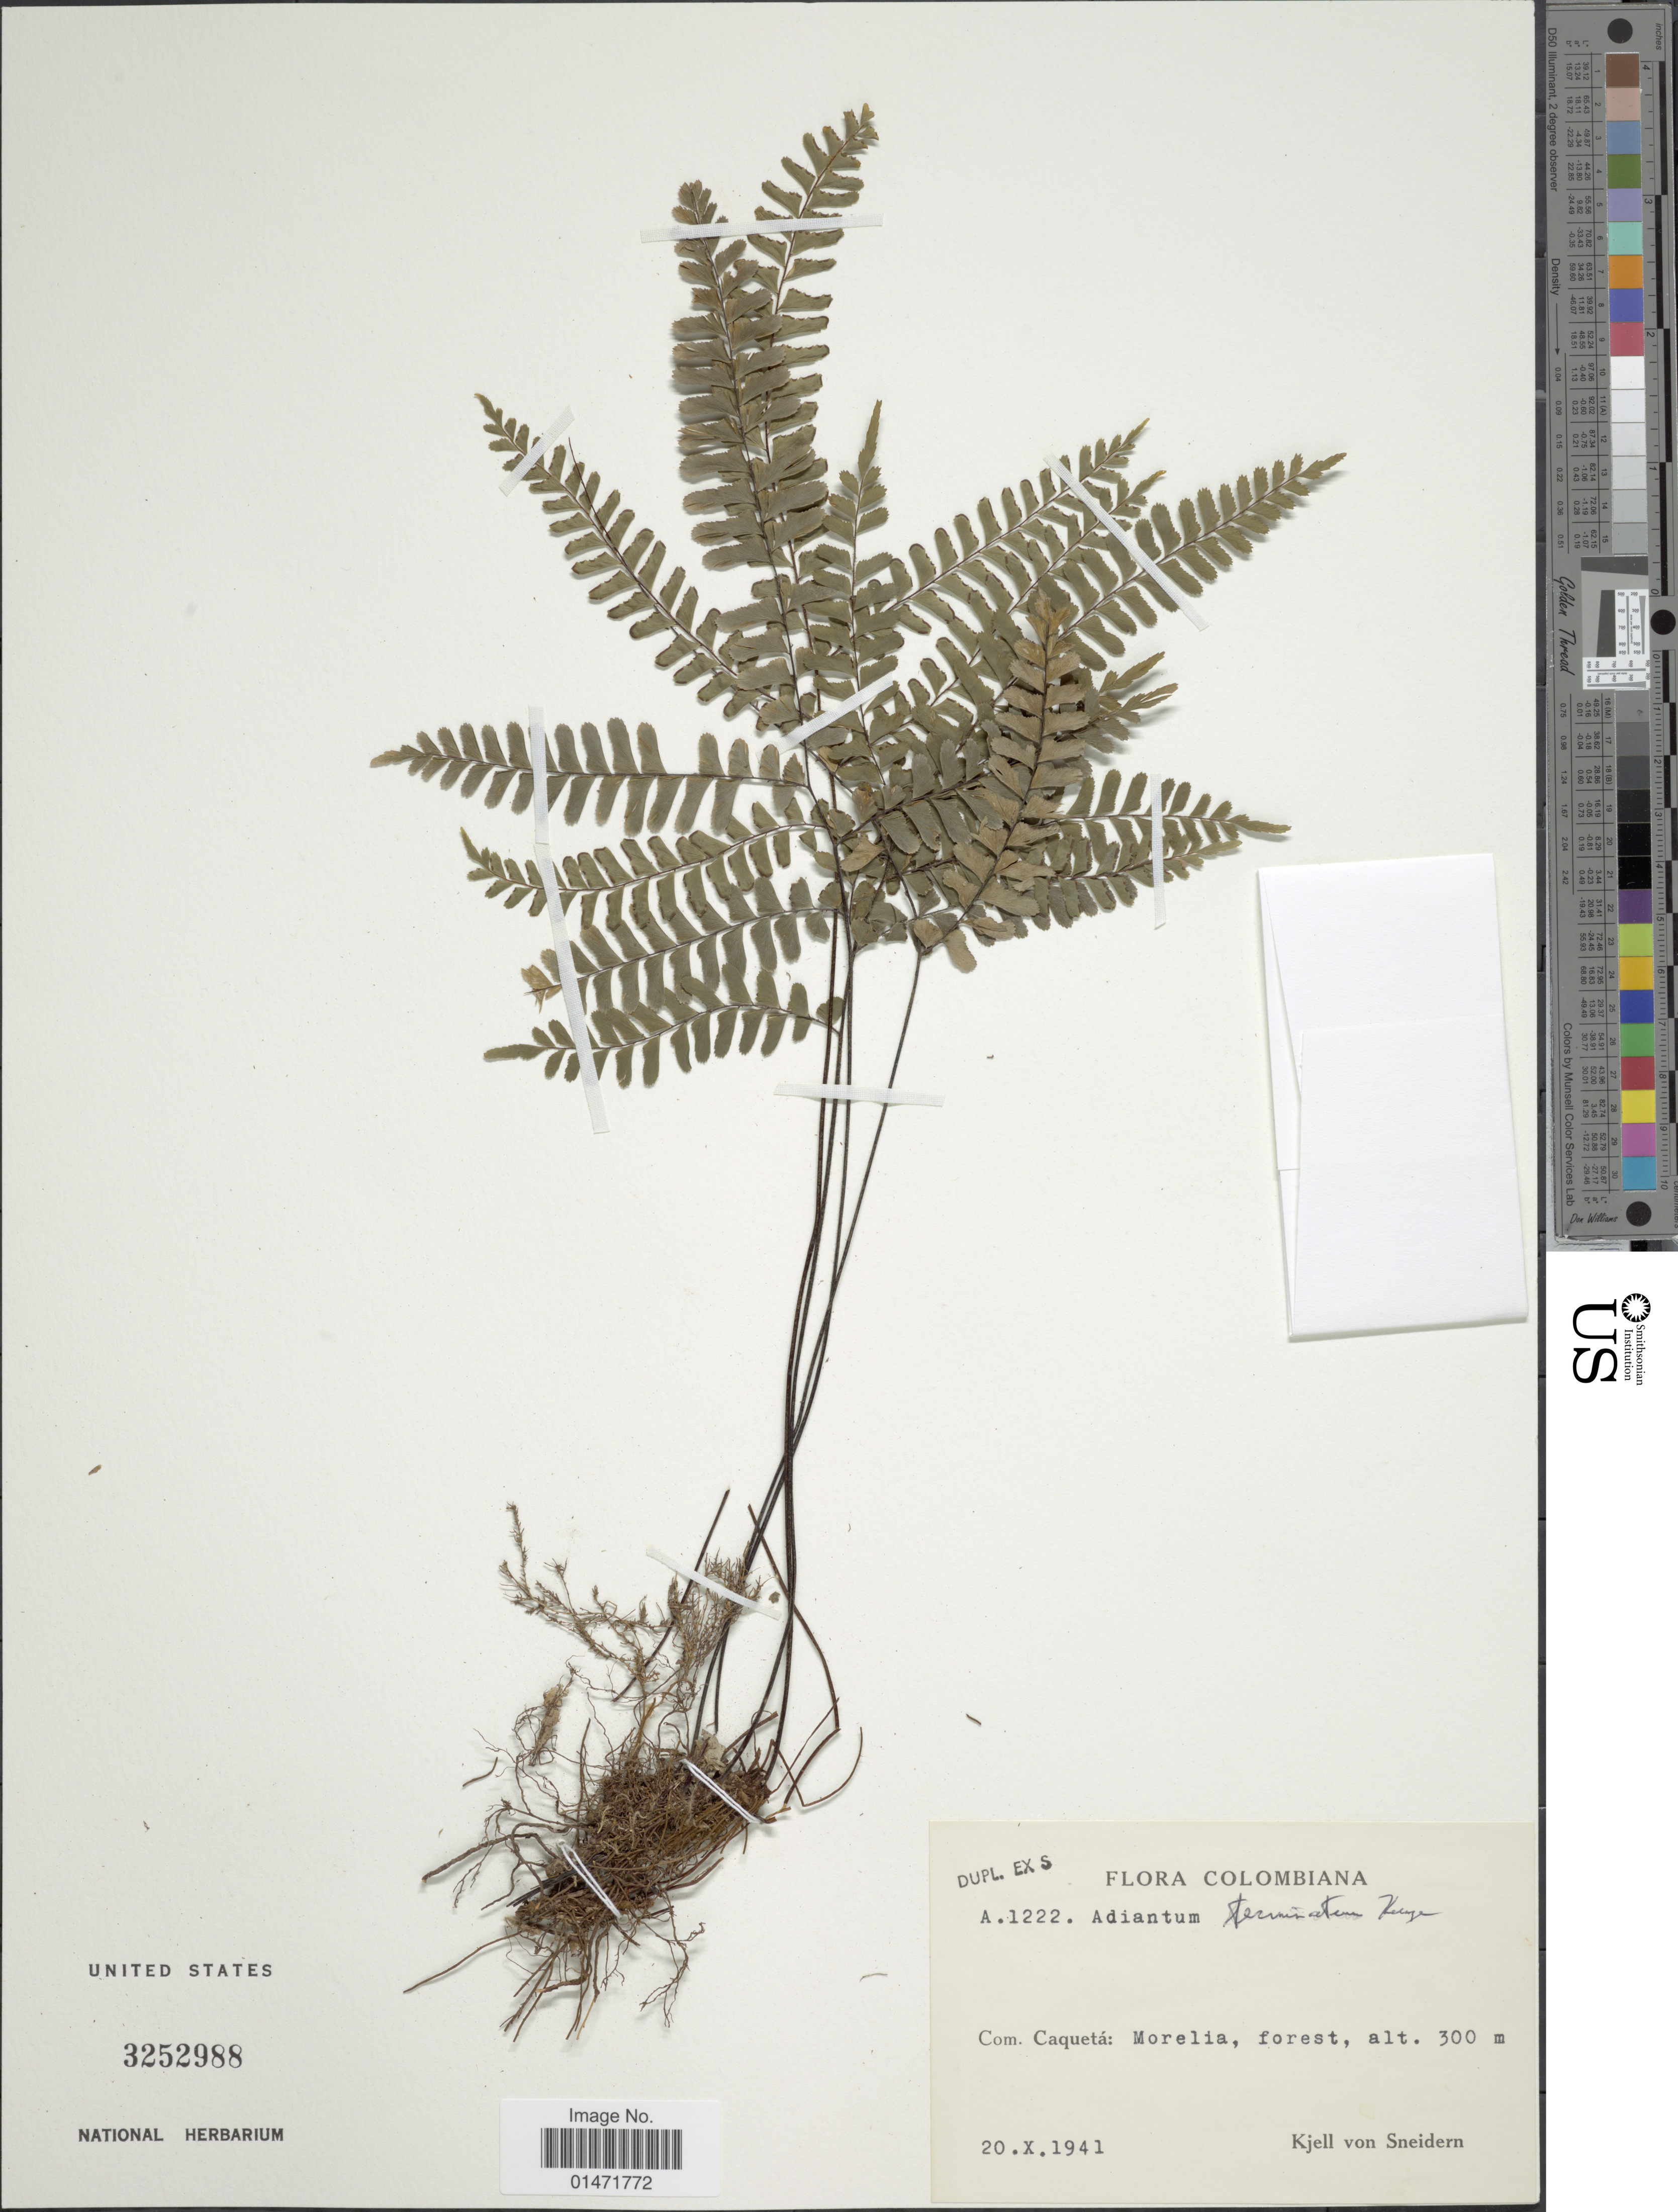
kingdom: Plantae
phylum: Tracheophyta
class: Polypodiopsida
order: Polypodiales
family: Pteridaceae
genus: Adiantum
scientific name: Adiantum terminatum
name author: Kunze ex Miq.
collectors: K. von Sneidern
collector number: A.1222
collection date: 1941-10-20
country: Colombia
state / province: Caquetá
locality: Morelia, forest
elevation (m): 300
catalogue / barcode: US 3252988